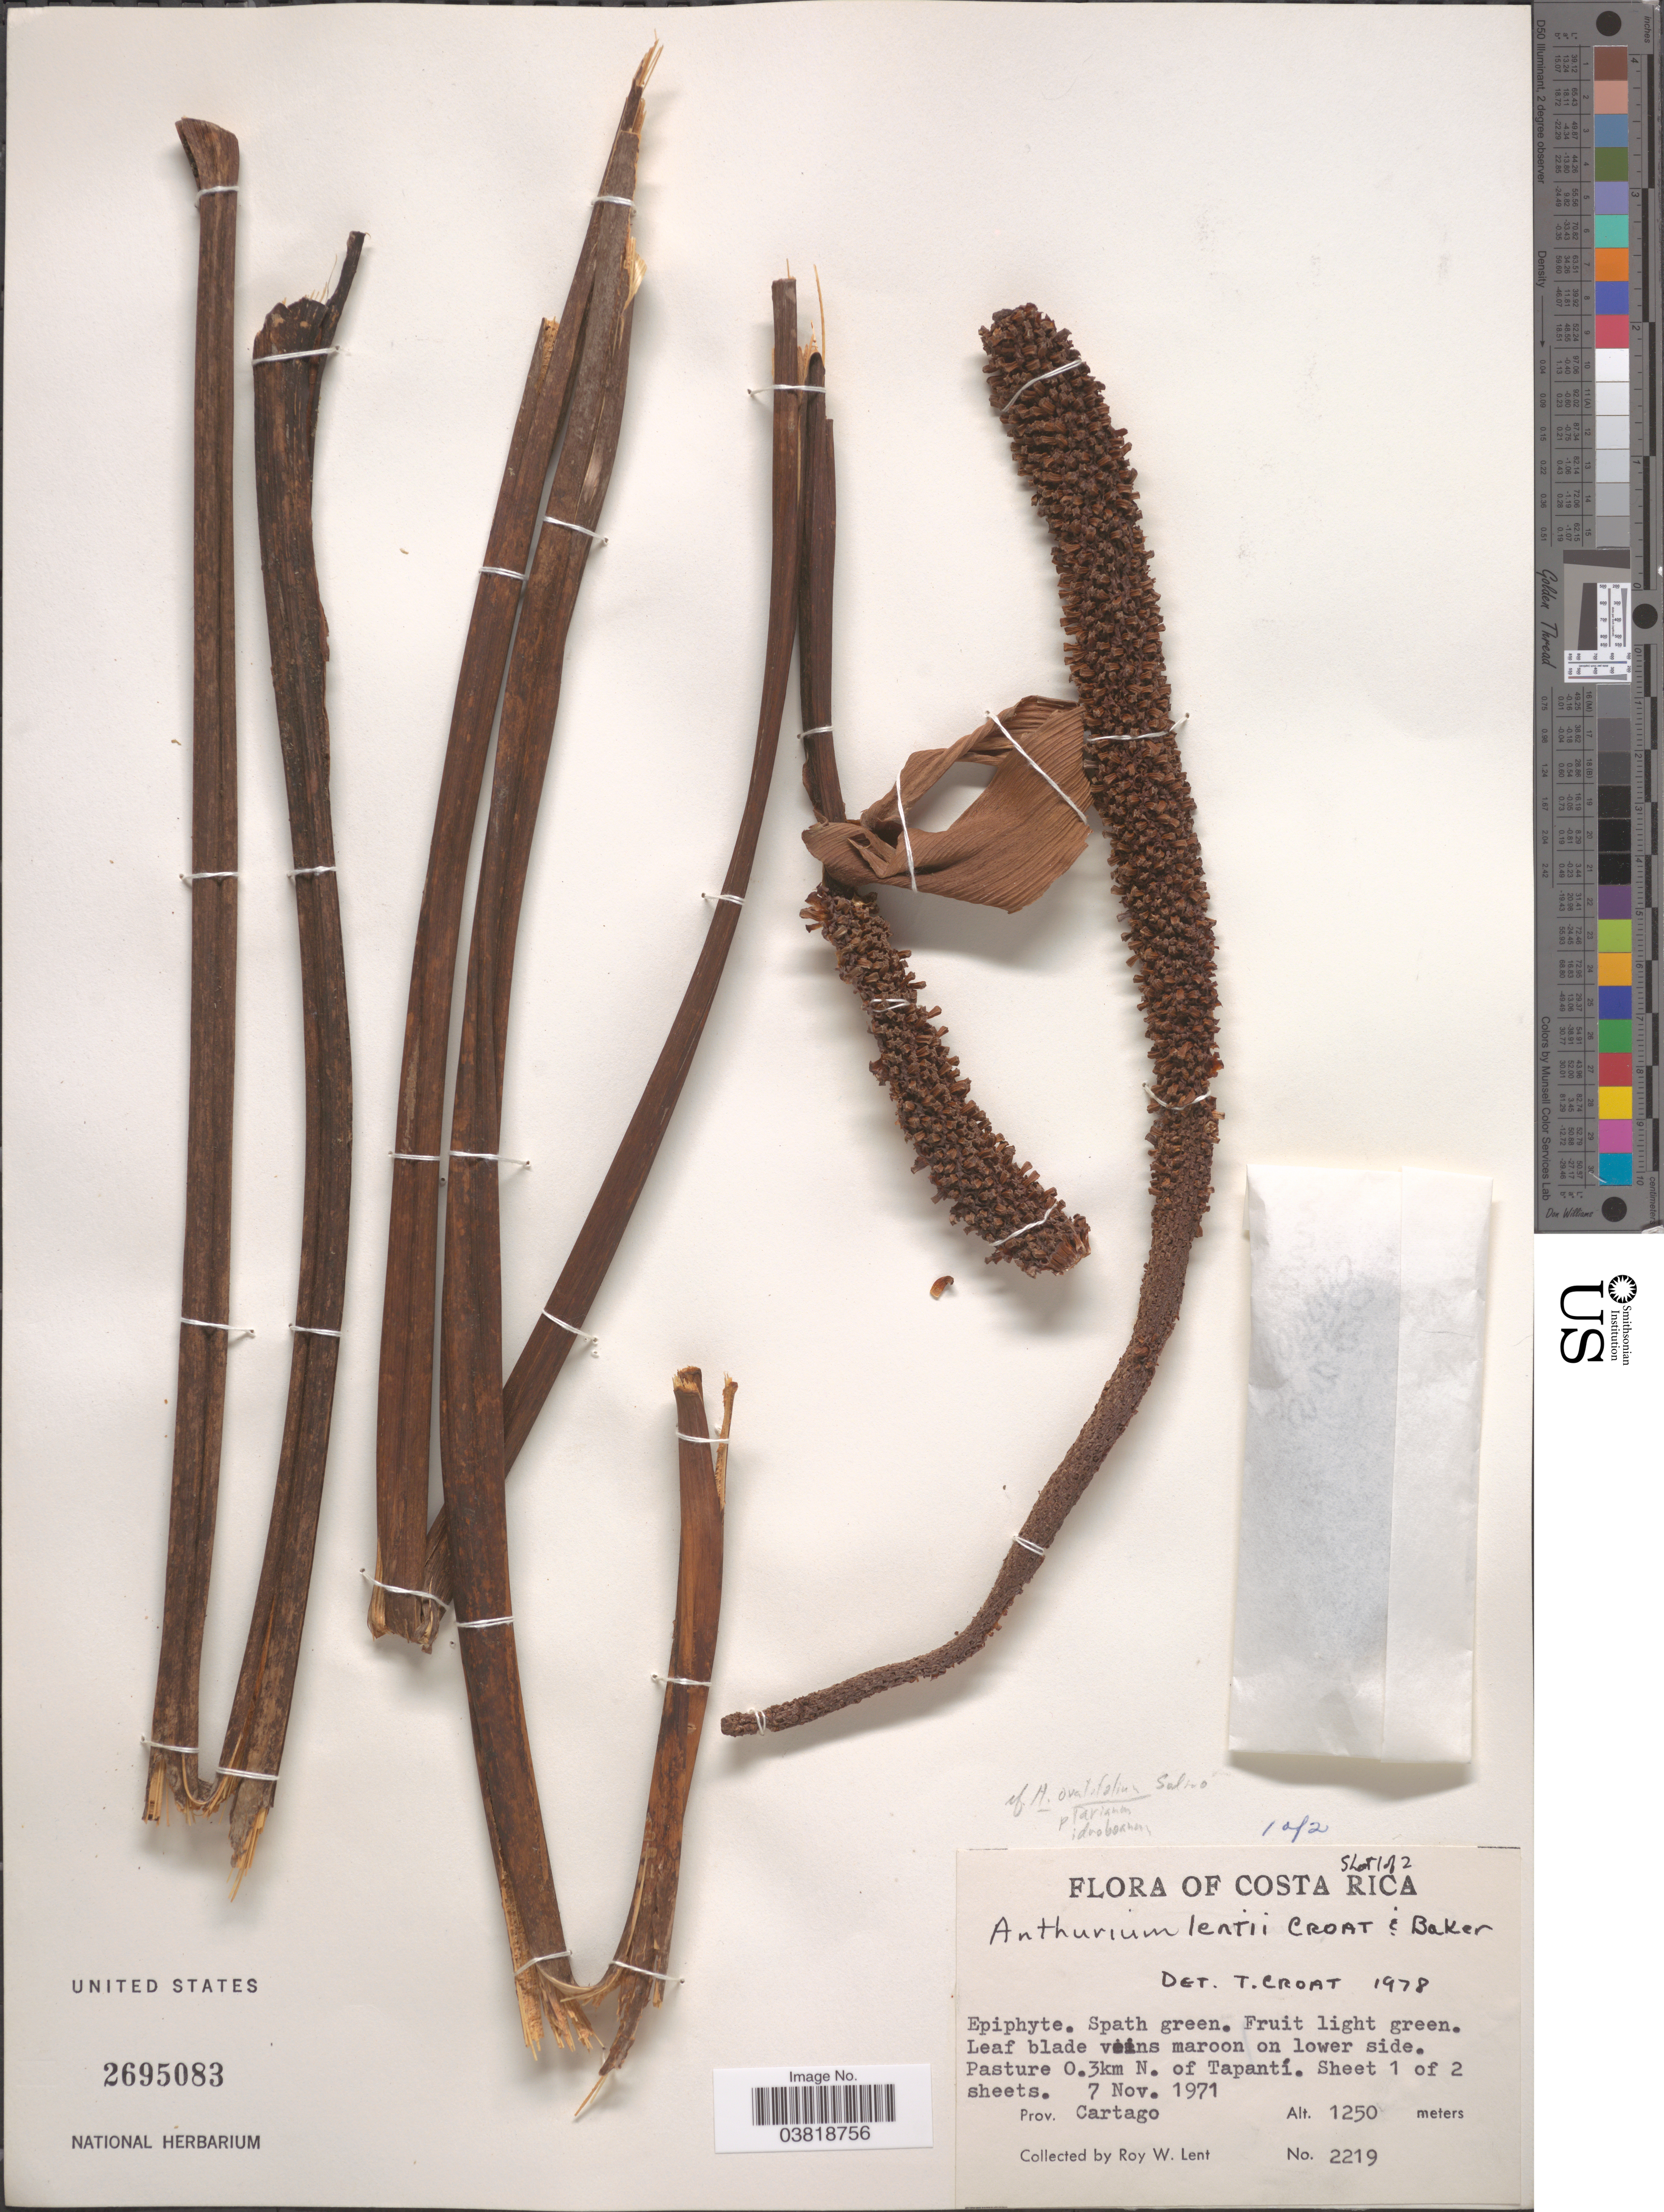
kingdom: Plantae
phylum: Tracheophyta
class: Liliopsida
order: Alismatales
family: Araceae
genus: Anthurium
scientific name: Anthurium lentii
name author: Croat & R.A. Baker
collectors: R. W. Lent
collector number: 2219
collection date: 1971-11-07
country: Costa Rica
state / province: Cartago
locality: Pasture 0.3km N. of Tapantí.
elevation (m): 1250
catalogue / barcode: US 2695083